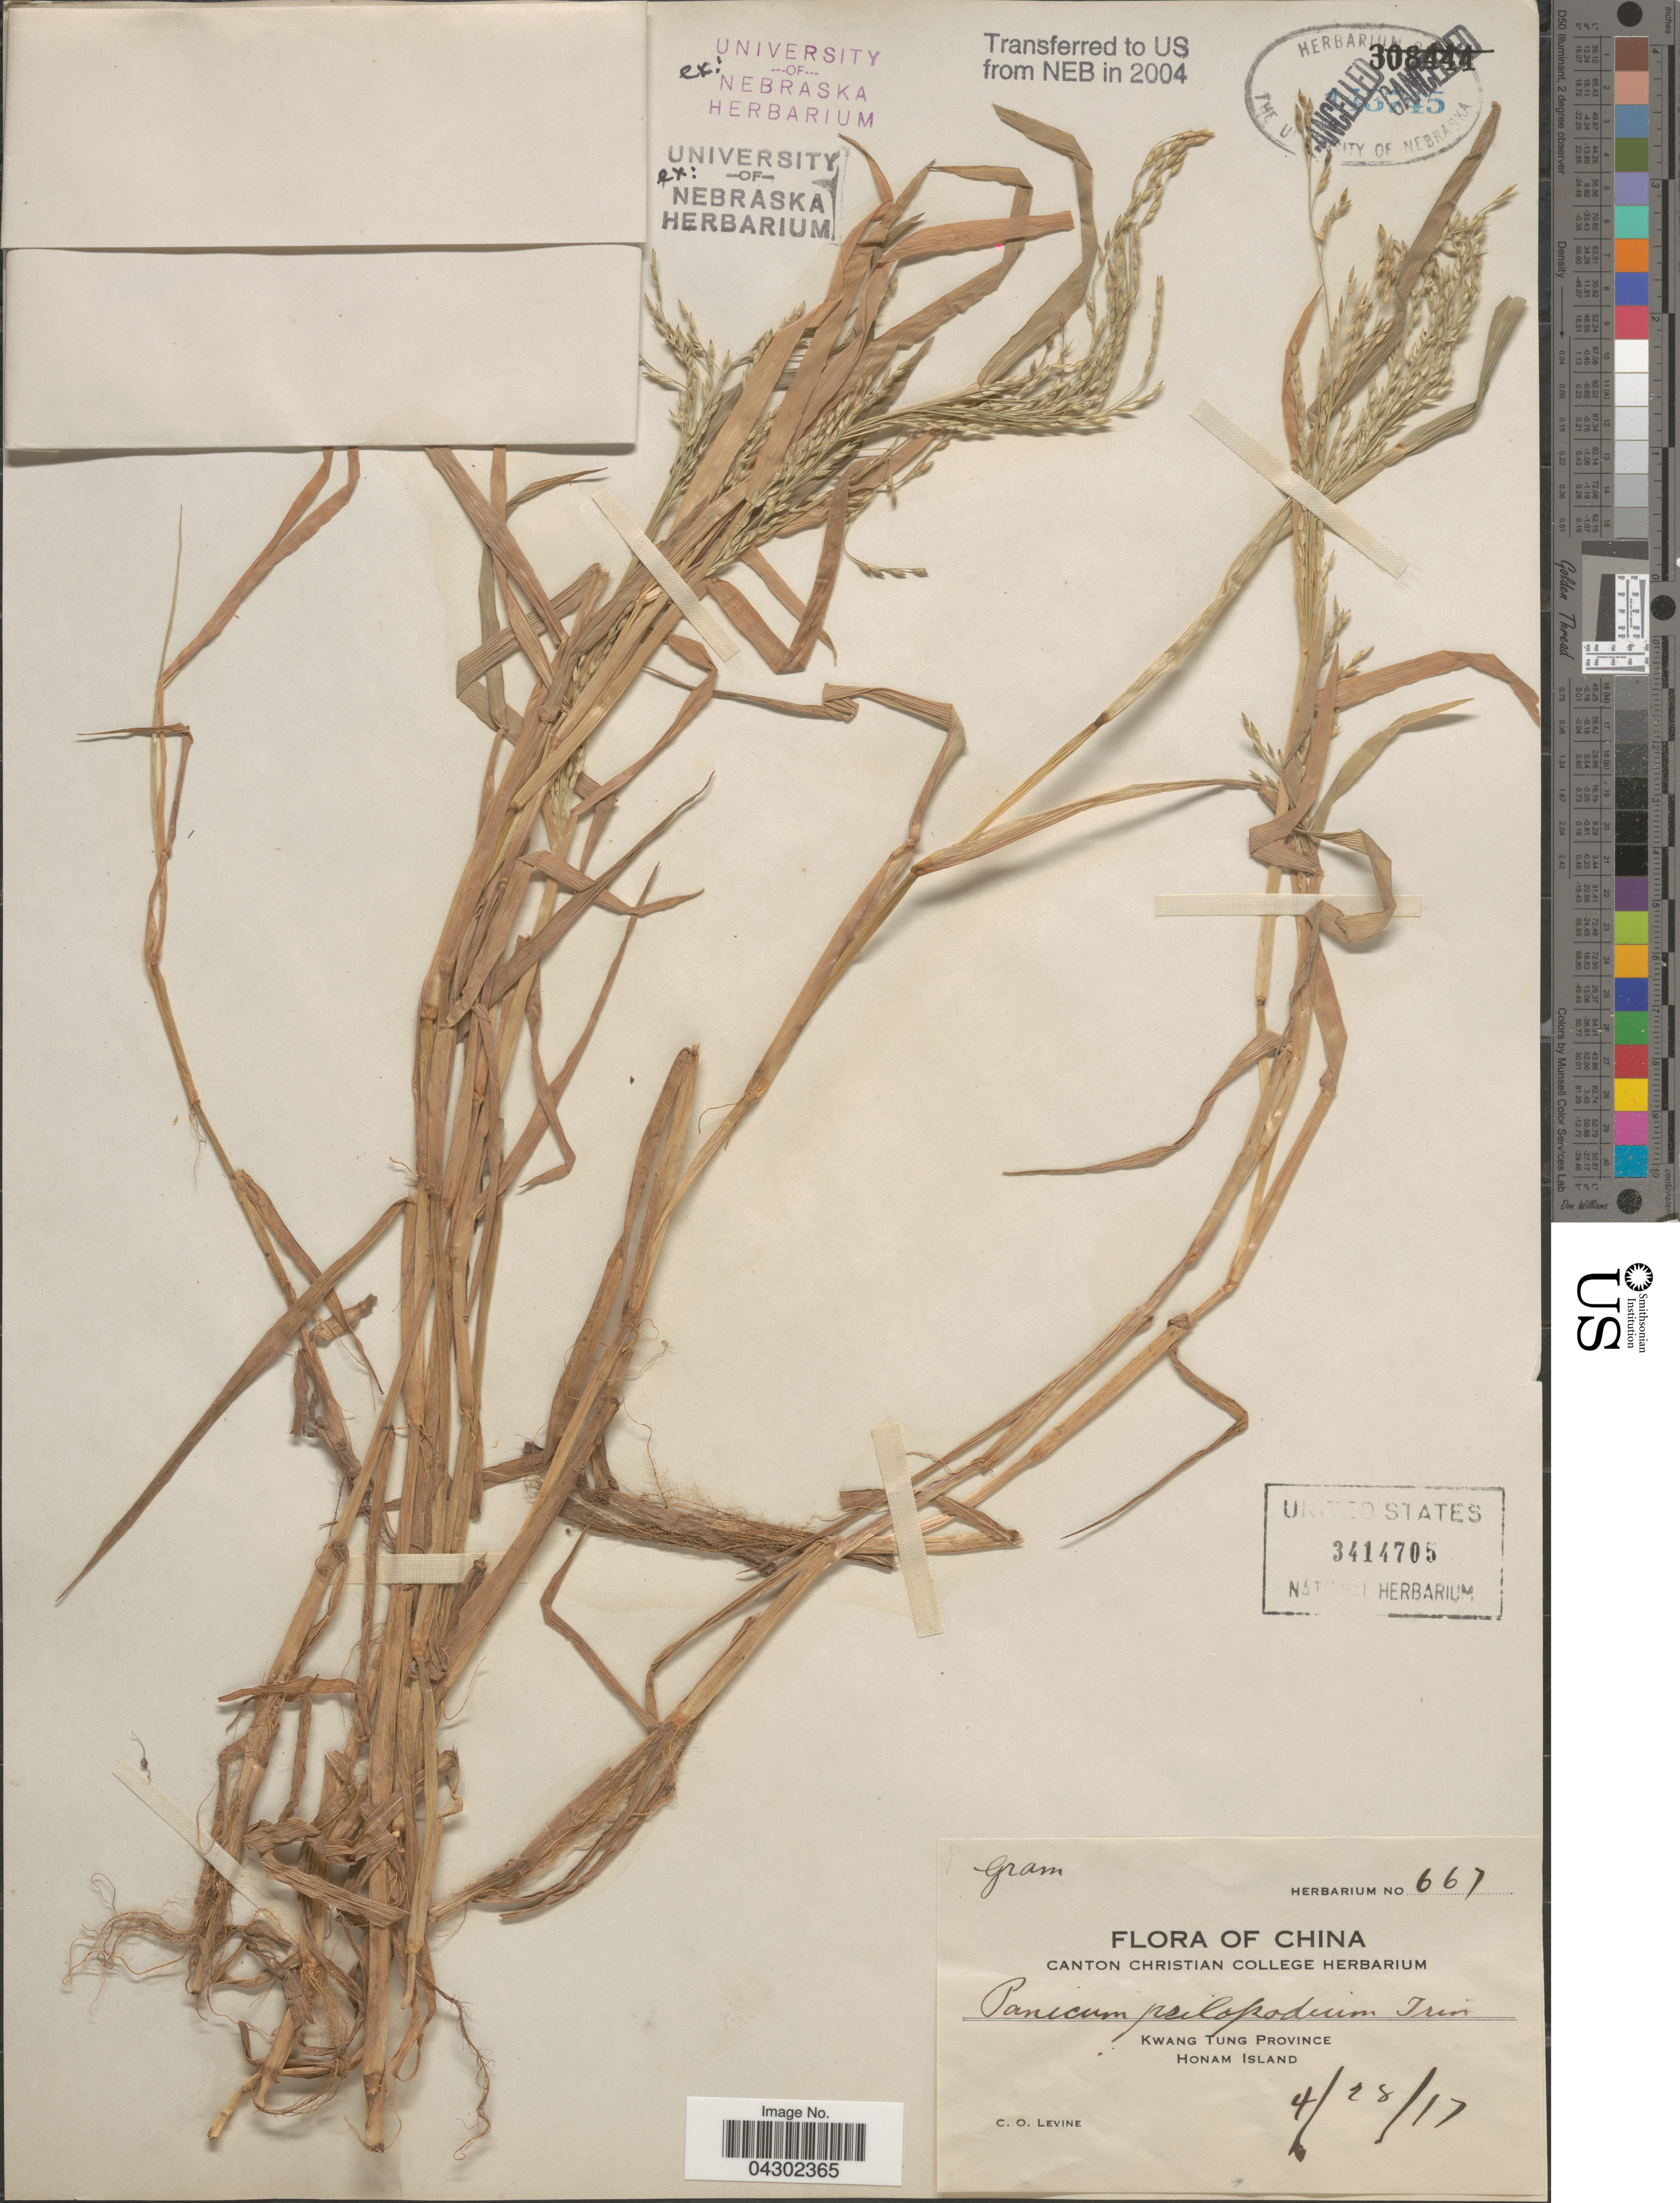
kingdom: Plantae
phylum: Tracheophyta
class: Liliopsida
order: Poales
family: Poaceae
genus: Panicum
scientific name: Panicum sumatrense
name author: P. Roth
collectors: C. O. Levine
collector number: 667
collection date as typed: Transcribed d/m/y: 28/4/17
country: China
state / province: Guangdong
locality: Kwang Tung Province. Honam Island.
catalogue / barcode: US 3414705